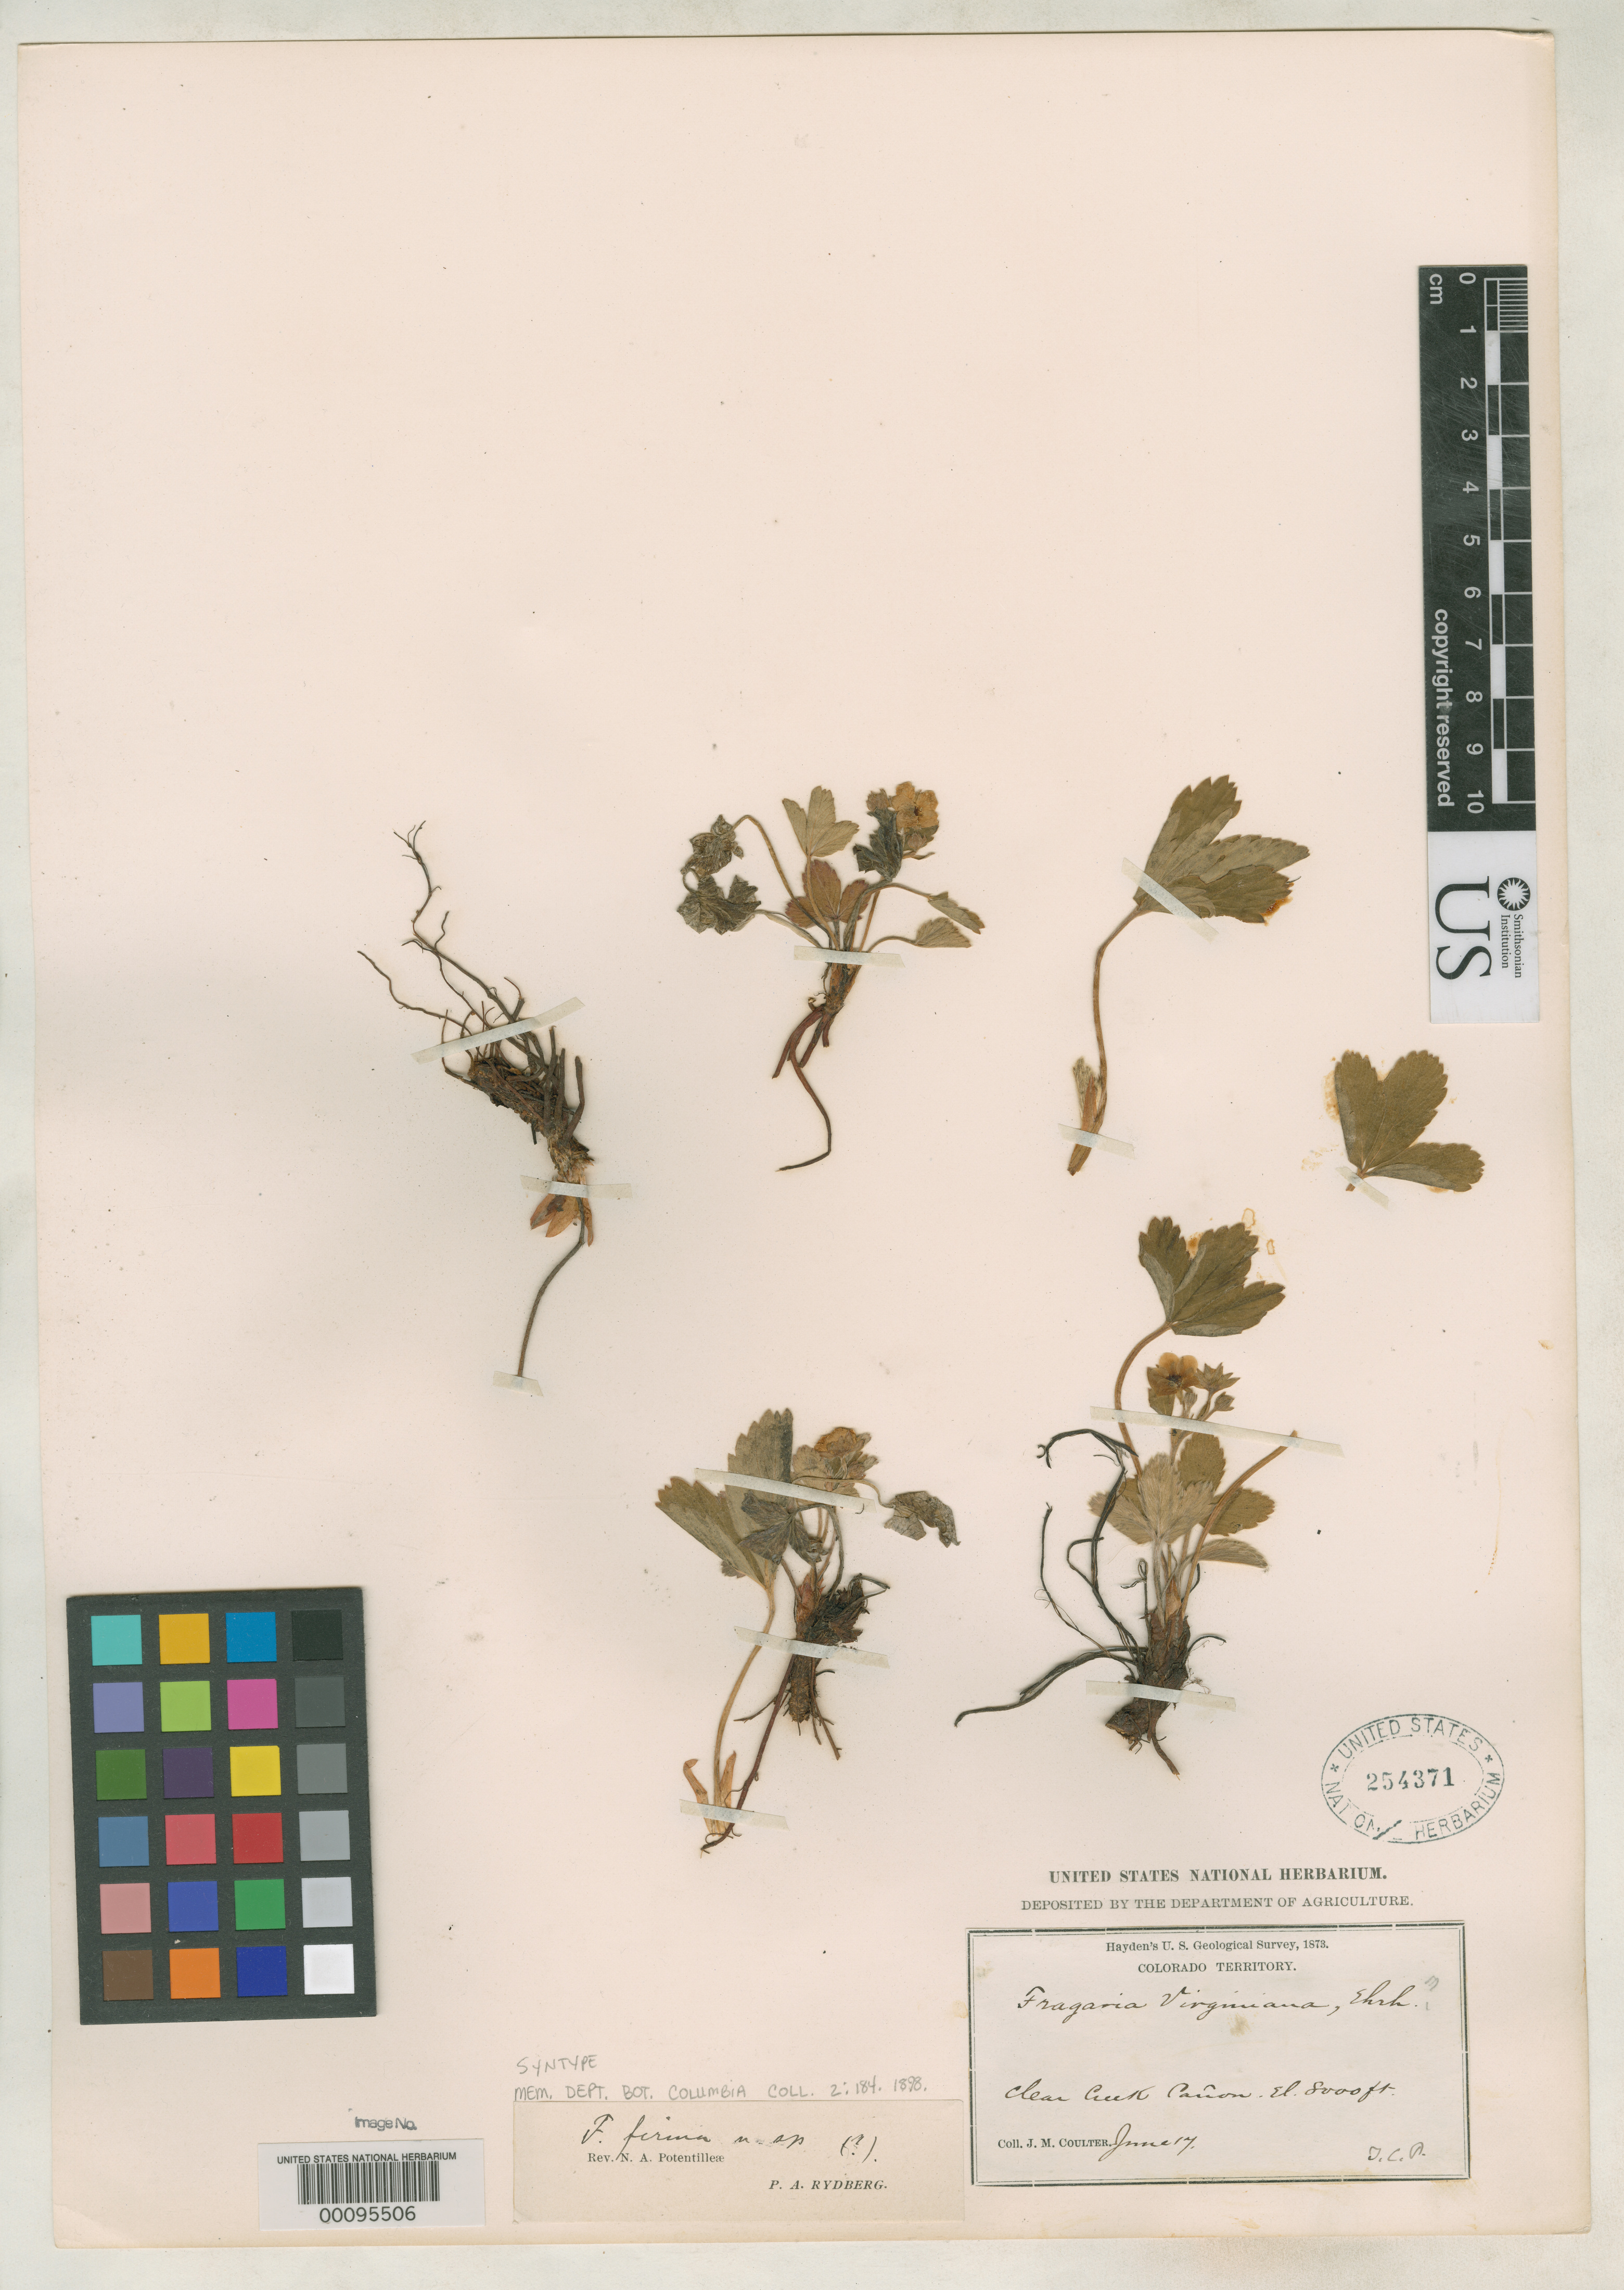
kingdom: Plantae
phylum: Tracheophyta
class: Magnoliopsida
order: Rosales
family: Rosaceae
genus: Fragaria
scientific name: Fragaria firma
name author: Rydb.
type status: Syntype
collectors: J. M. Coulter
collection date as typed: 17 Jun 1873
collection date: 1873-06-17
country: United States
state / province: Colorado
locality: Clear Creek Canyon.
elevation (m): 2438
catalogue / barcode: US 254371